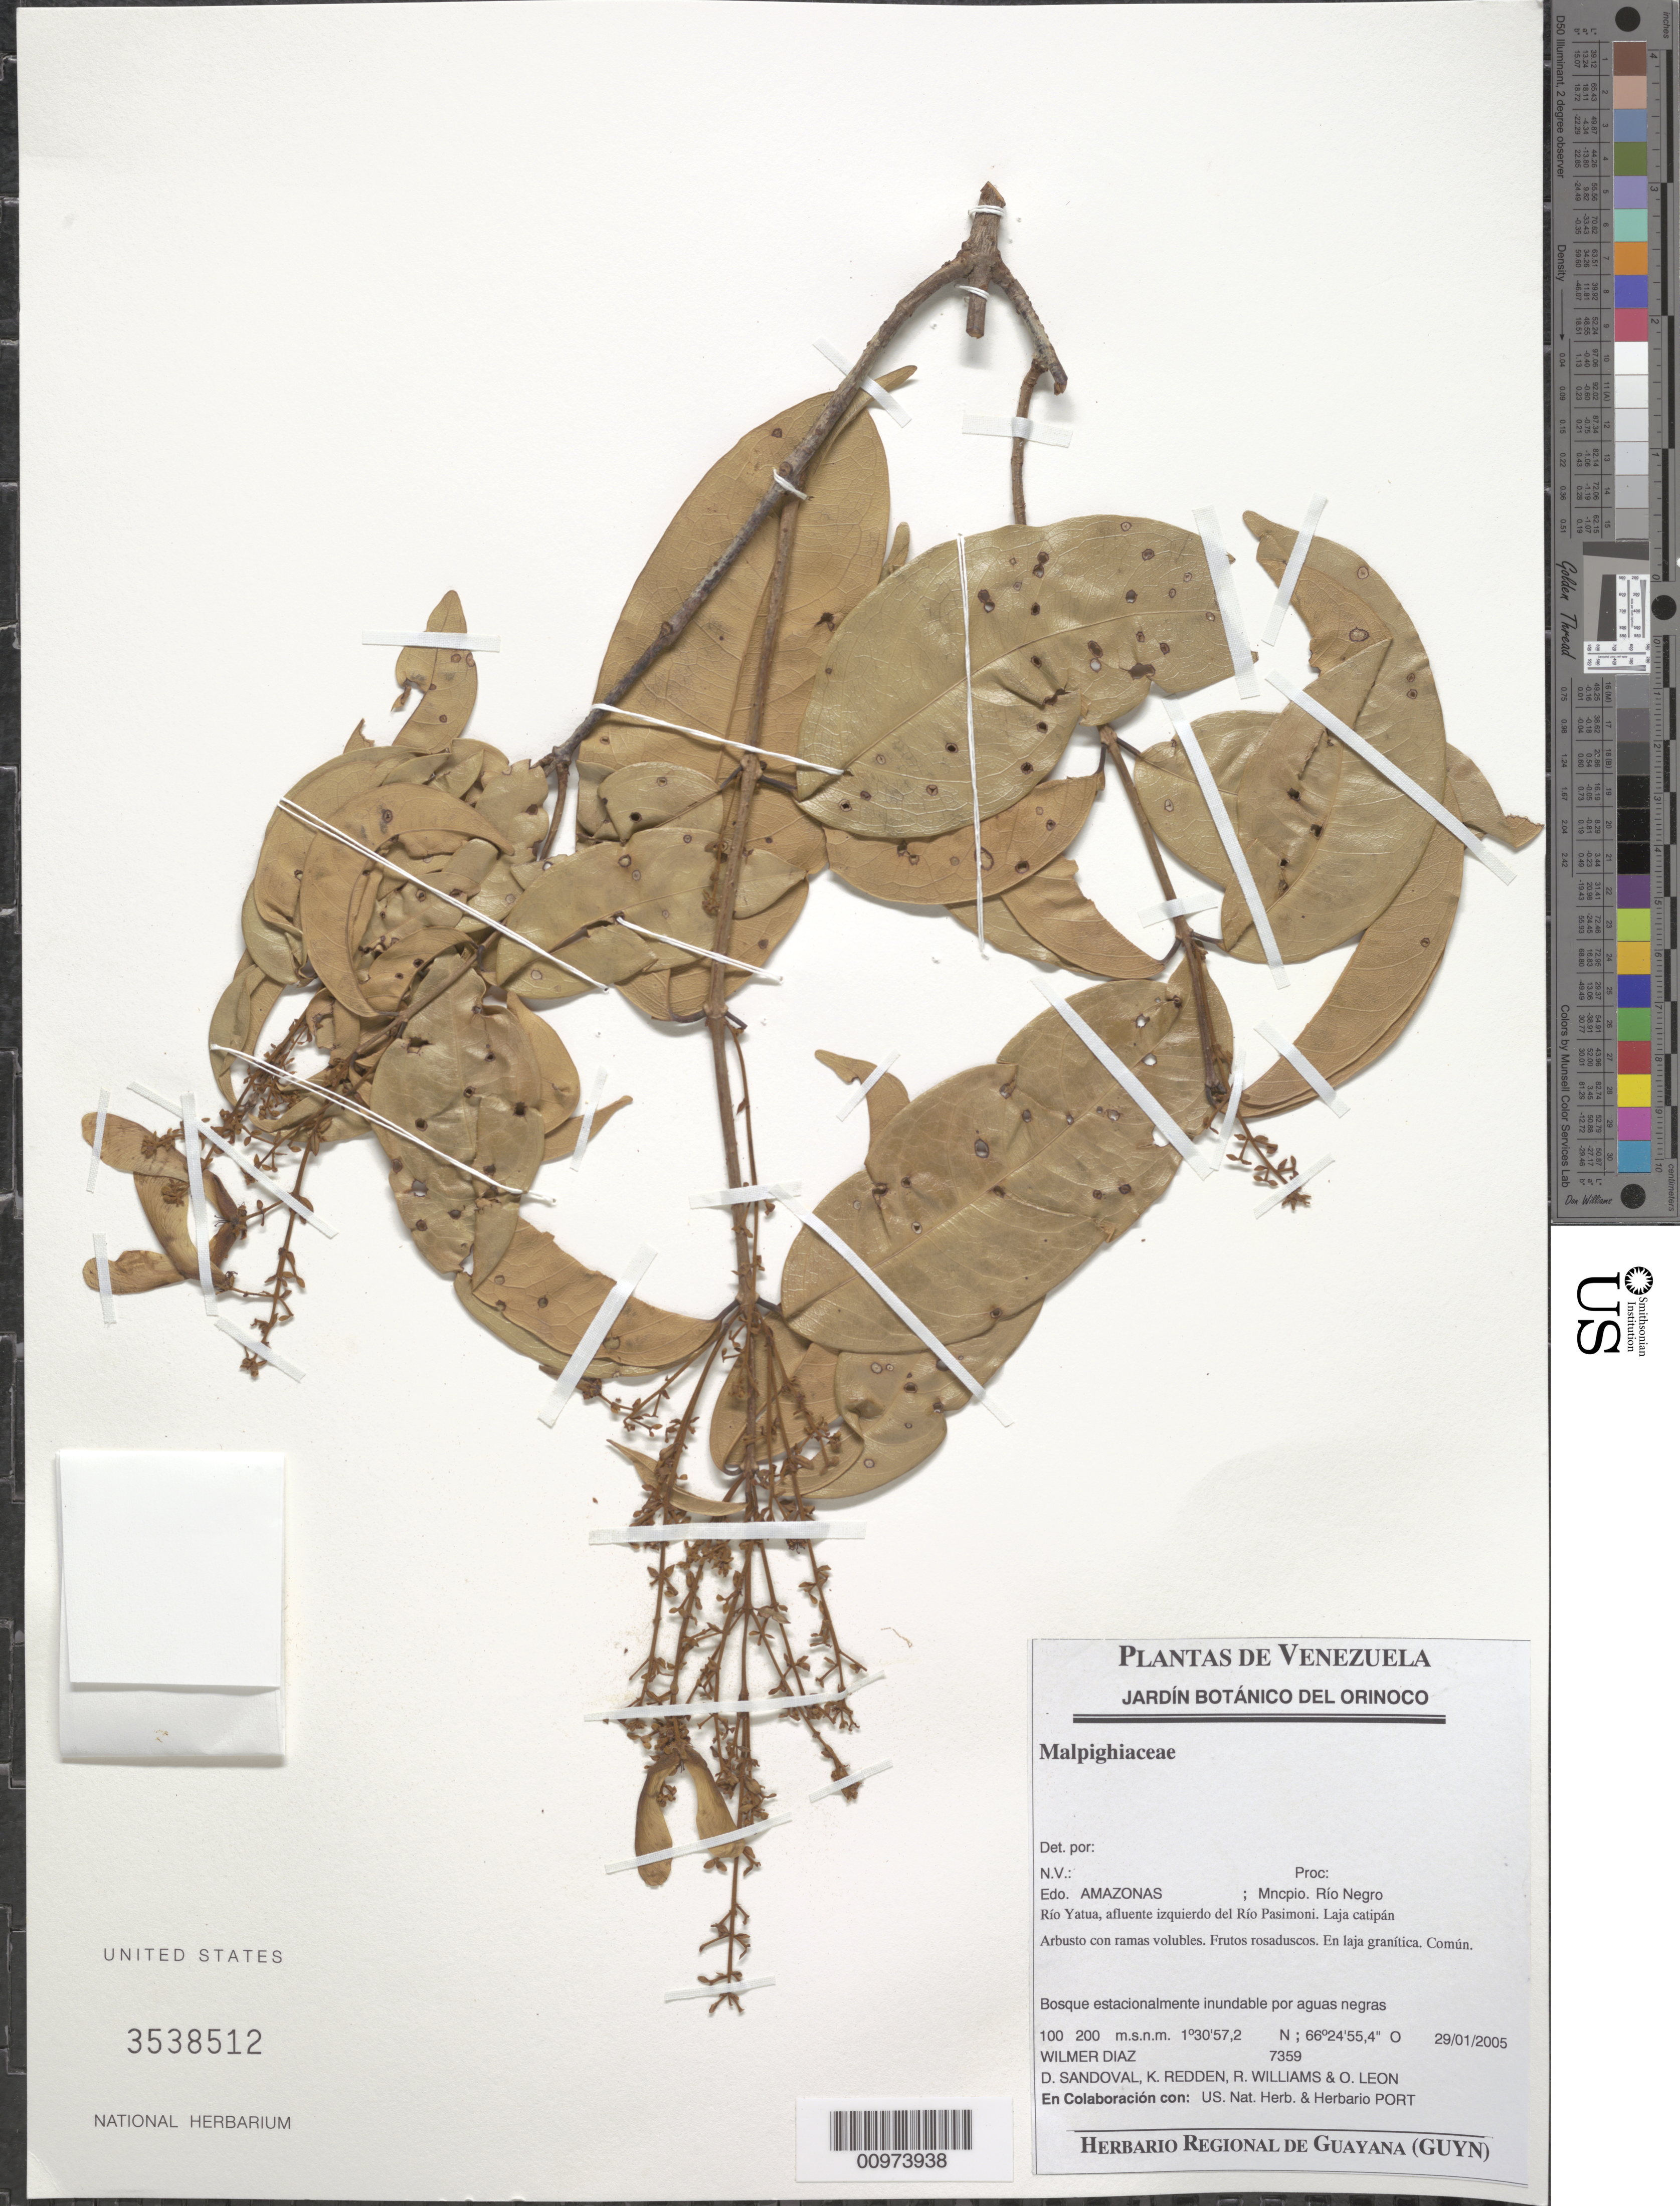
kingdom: Plantae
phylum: Tracheophyta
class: Magnoliopsida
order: Malpighiales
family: Malpighiaceae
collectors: W. Díaz P., D. Sandoval, K. M. Redden, R. Williams & O. León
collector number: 7359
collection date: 2005-01-29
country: Venezuela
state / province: Amazonas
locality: Mncpio. Río Yatua, afluente izquierdo del Río Pasimoni. Laja catipán.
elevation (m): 100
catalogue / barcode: US 3538512